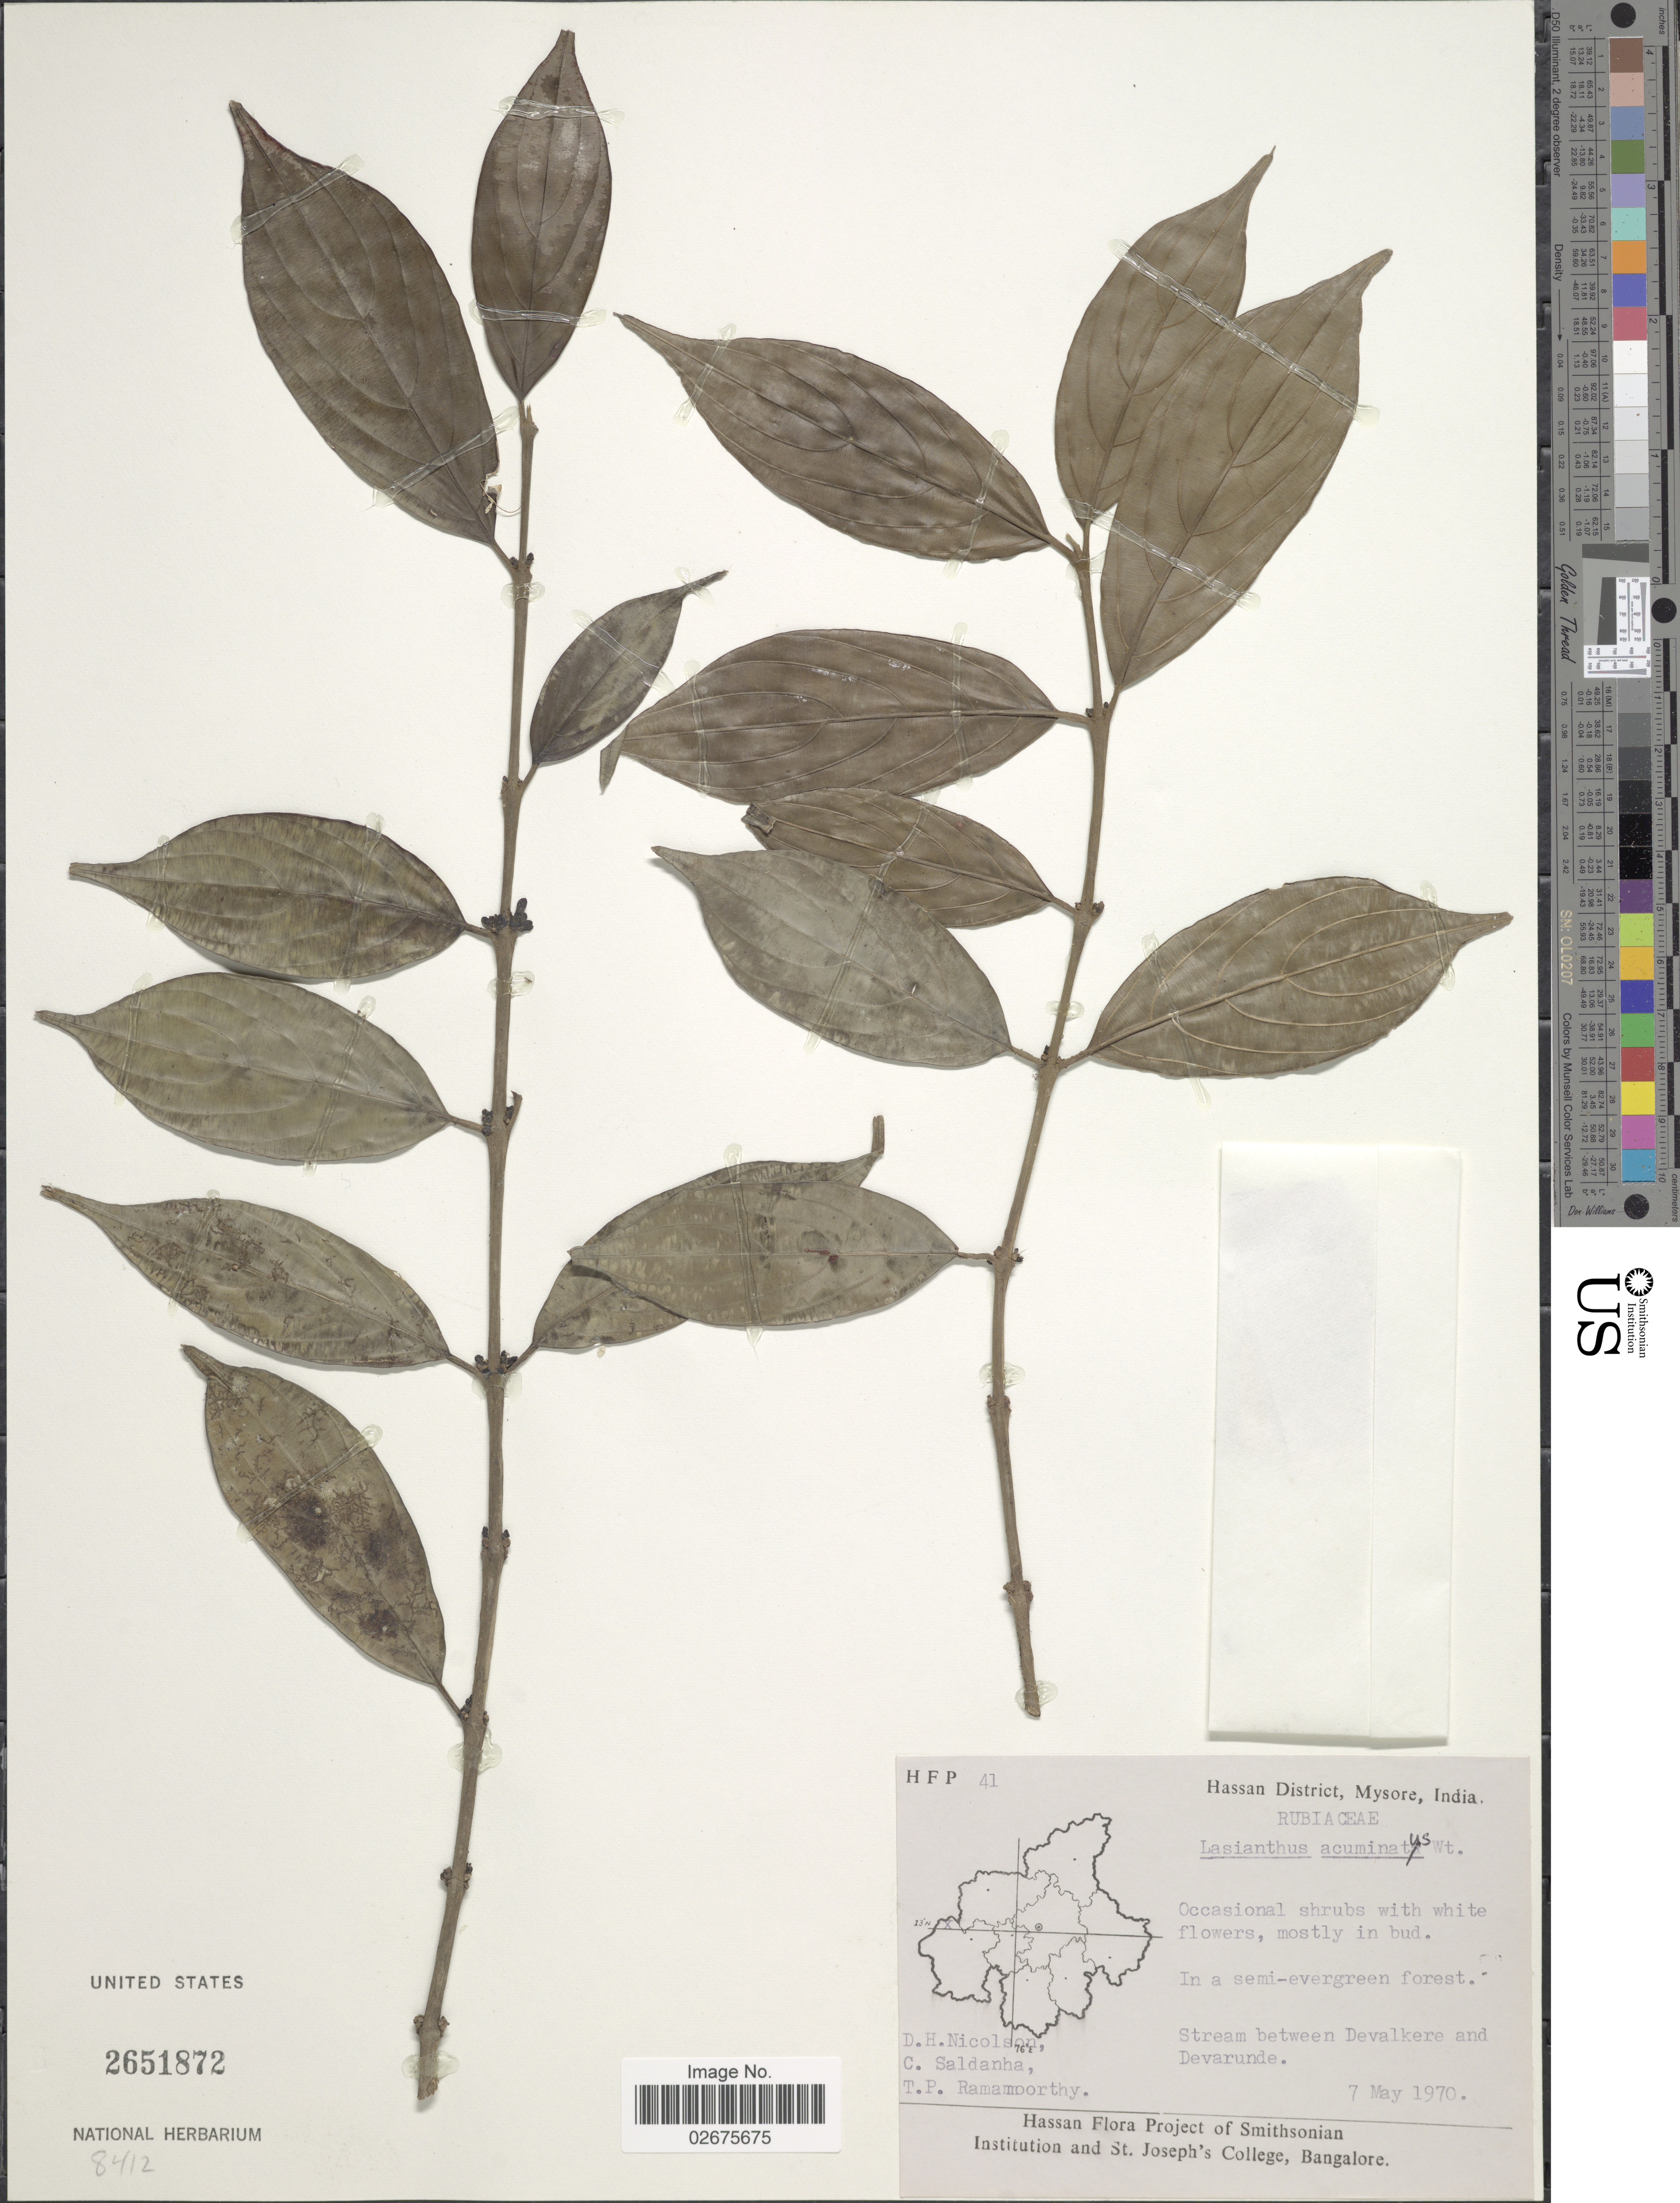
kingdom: Plantae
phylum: Tracheophyta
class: Magnoliopsida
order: Gentianales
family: Rubiaceae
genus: Lasianthus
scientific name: Lasianthus acuminatus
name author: Wight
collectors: D. H. Nicolson, C. Saldanha & T. P. Ramamoorthy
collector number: HFP 41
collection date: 1970-05-07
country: India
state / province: Karnataka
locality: Hassan District, Mysore, Stream between Devalkere and Devarunde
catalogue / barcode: US 2651872